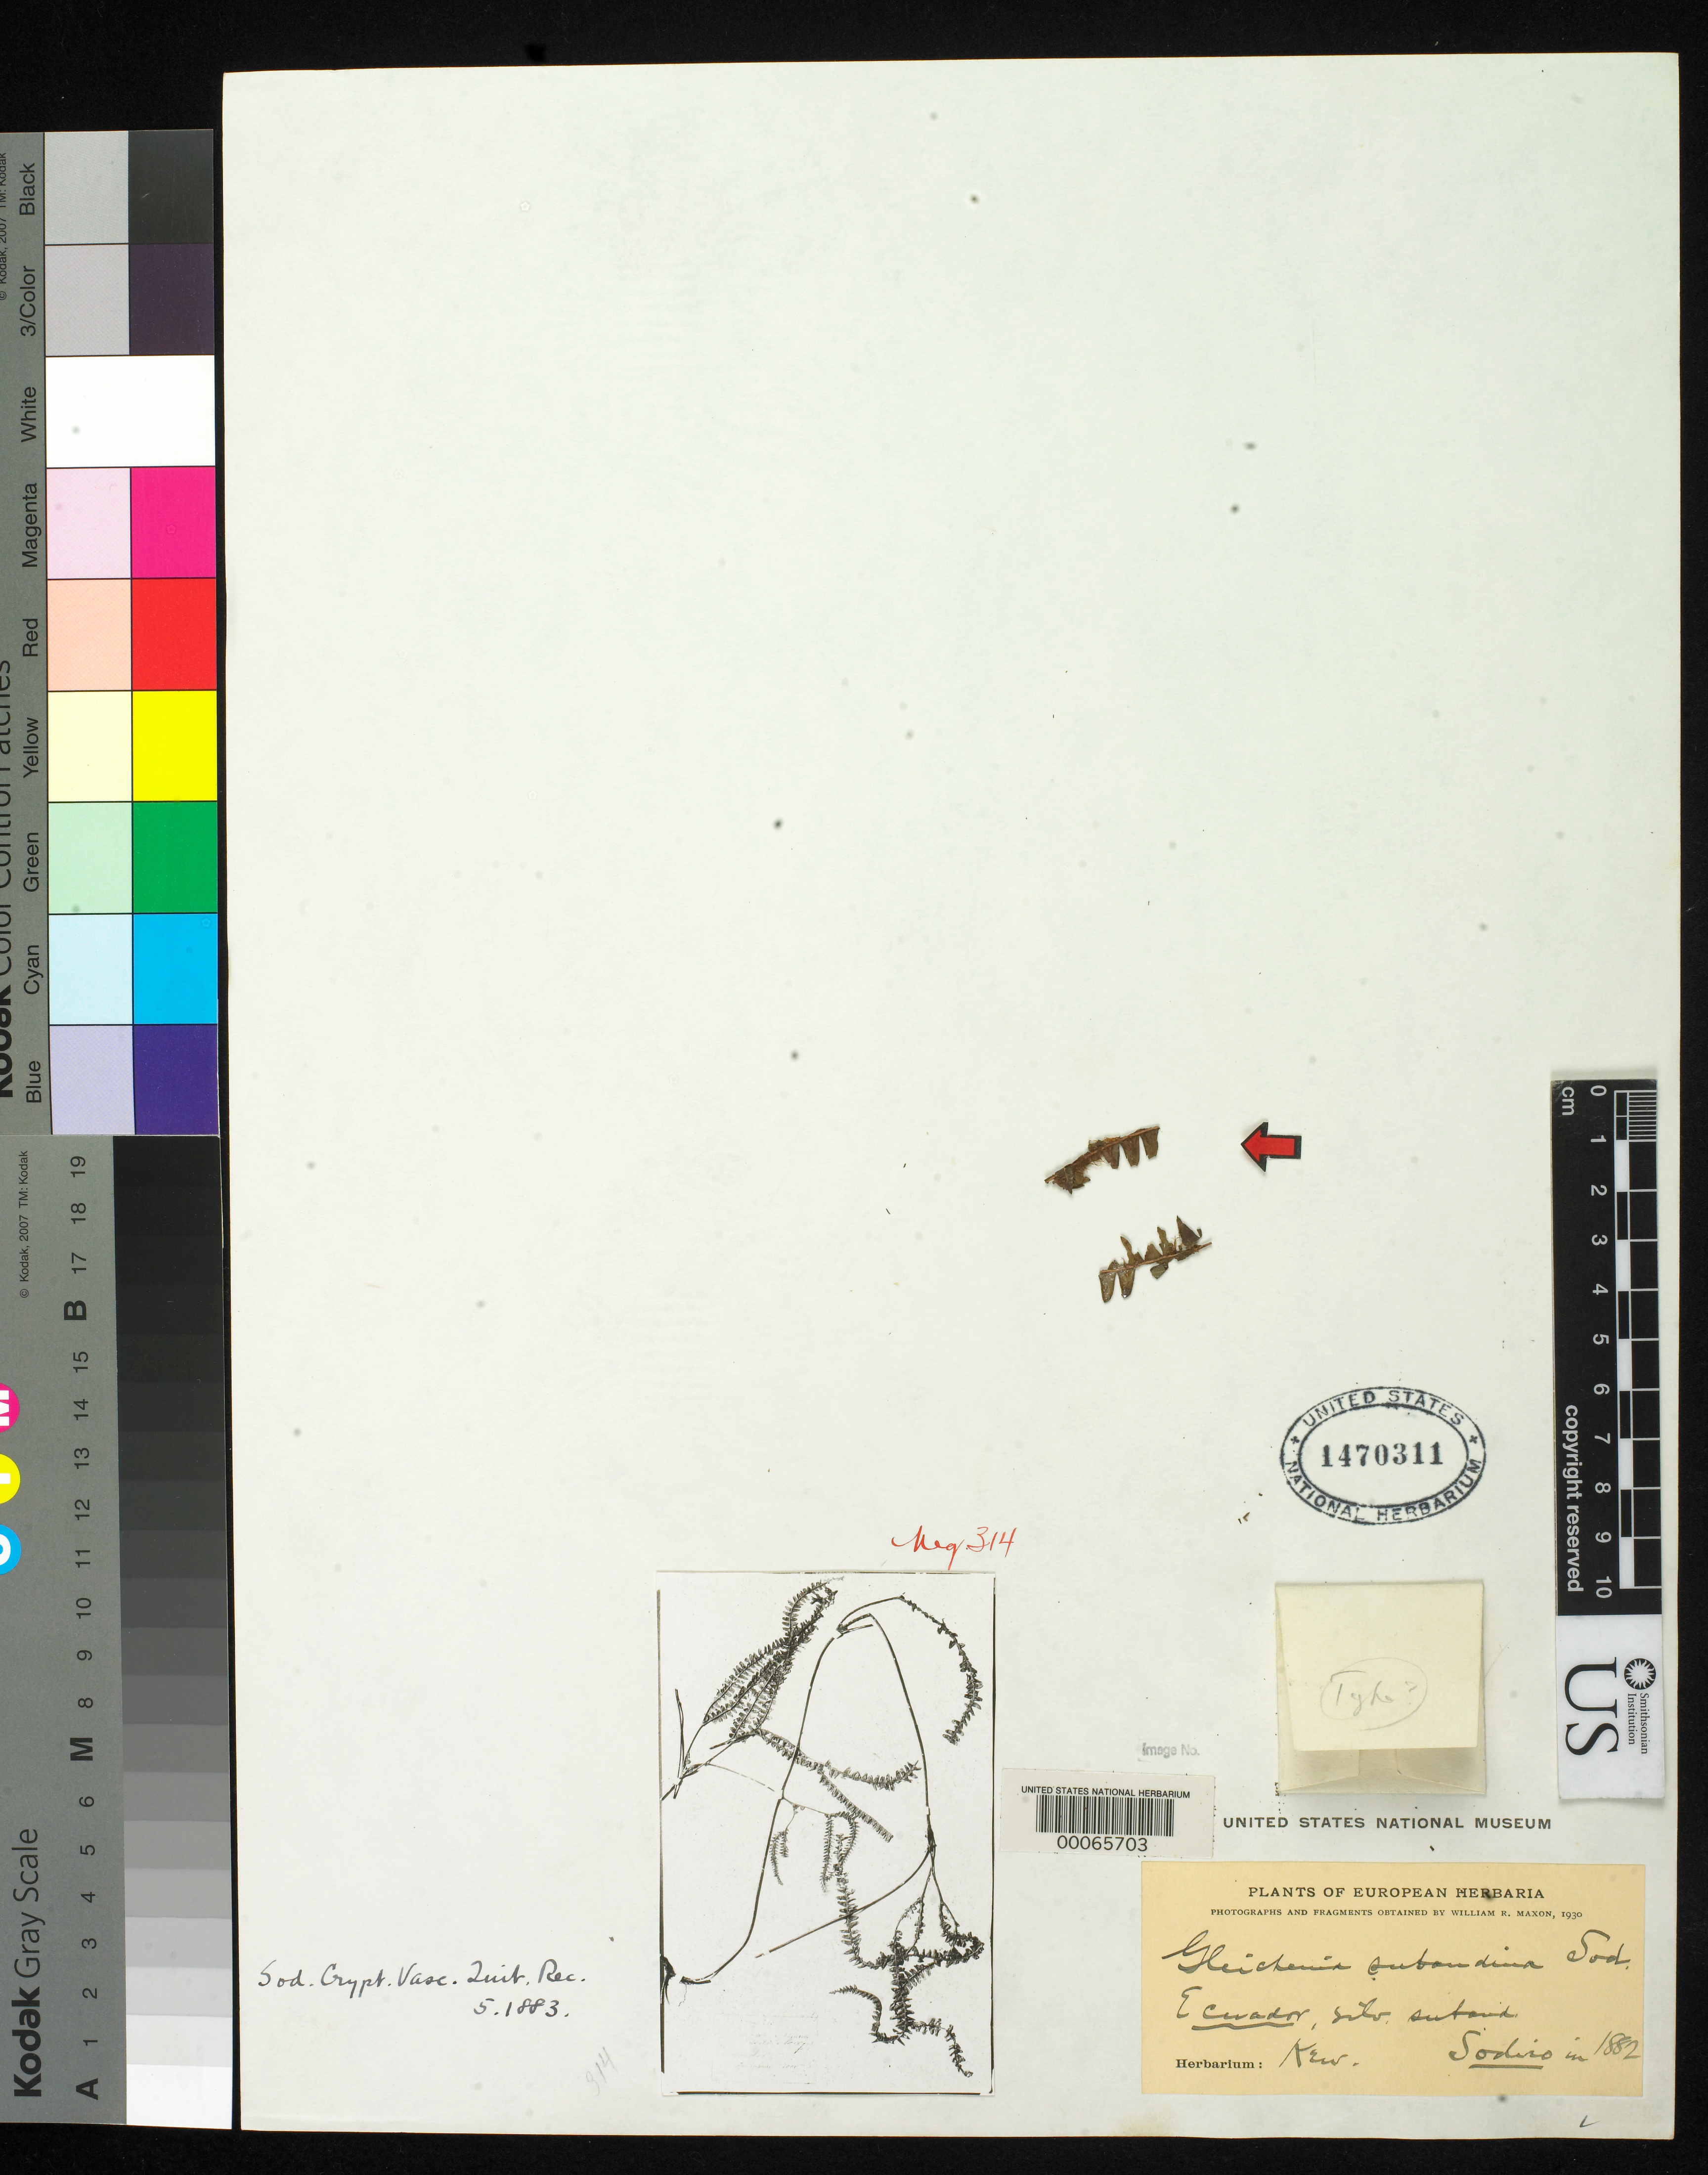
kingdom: Plantae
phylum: Tracheophyta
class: Polypodiopsida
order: Gleicheniales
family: Gleicheniaceae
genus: Gleichenia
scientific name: Gleichenia subandina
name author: Sodiro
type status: Type Collection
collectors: L. Sodiro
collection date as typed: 1882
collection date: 1882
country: Ecuador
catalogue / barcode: US 1470311